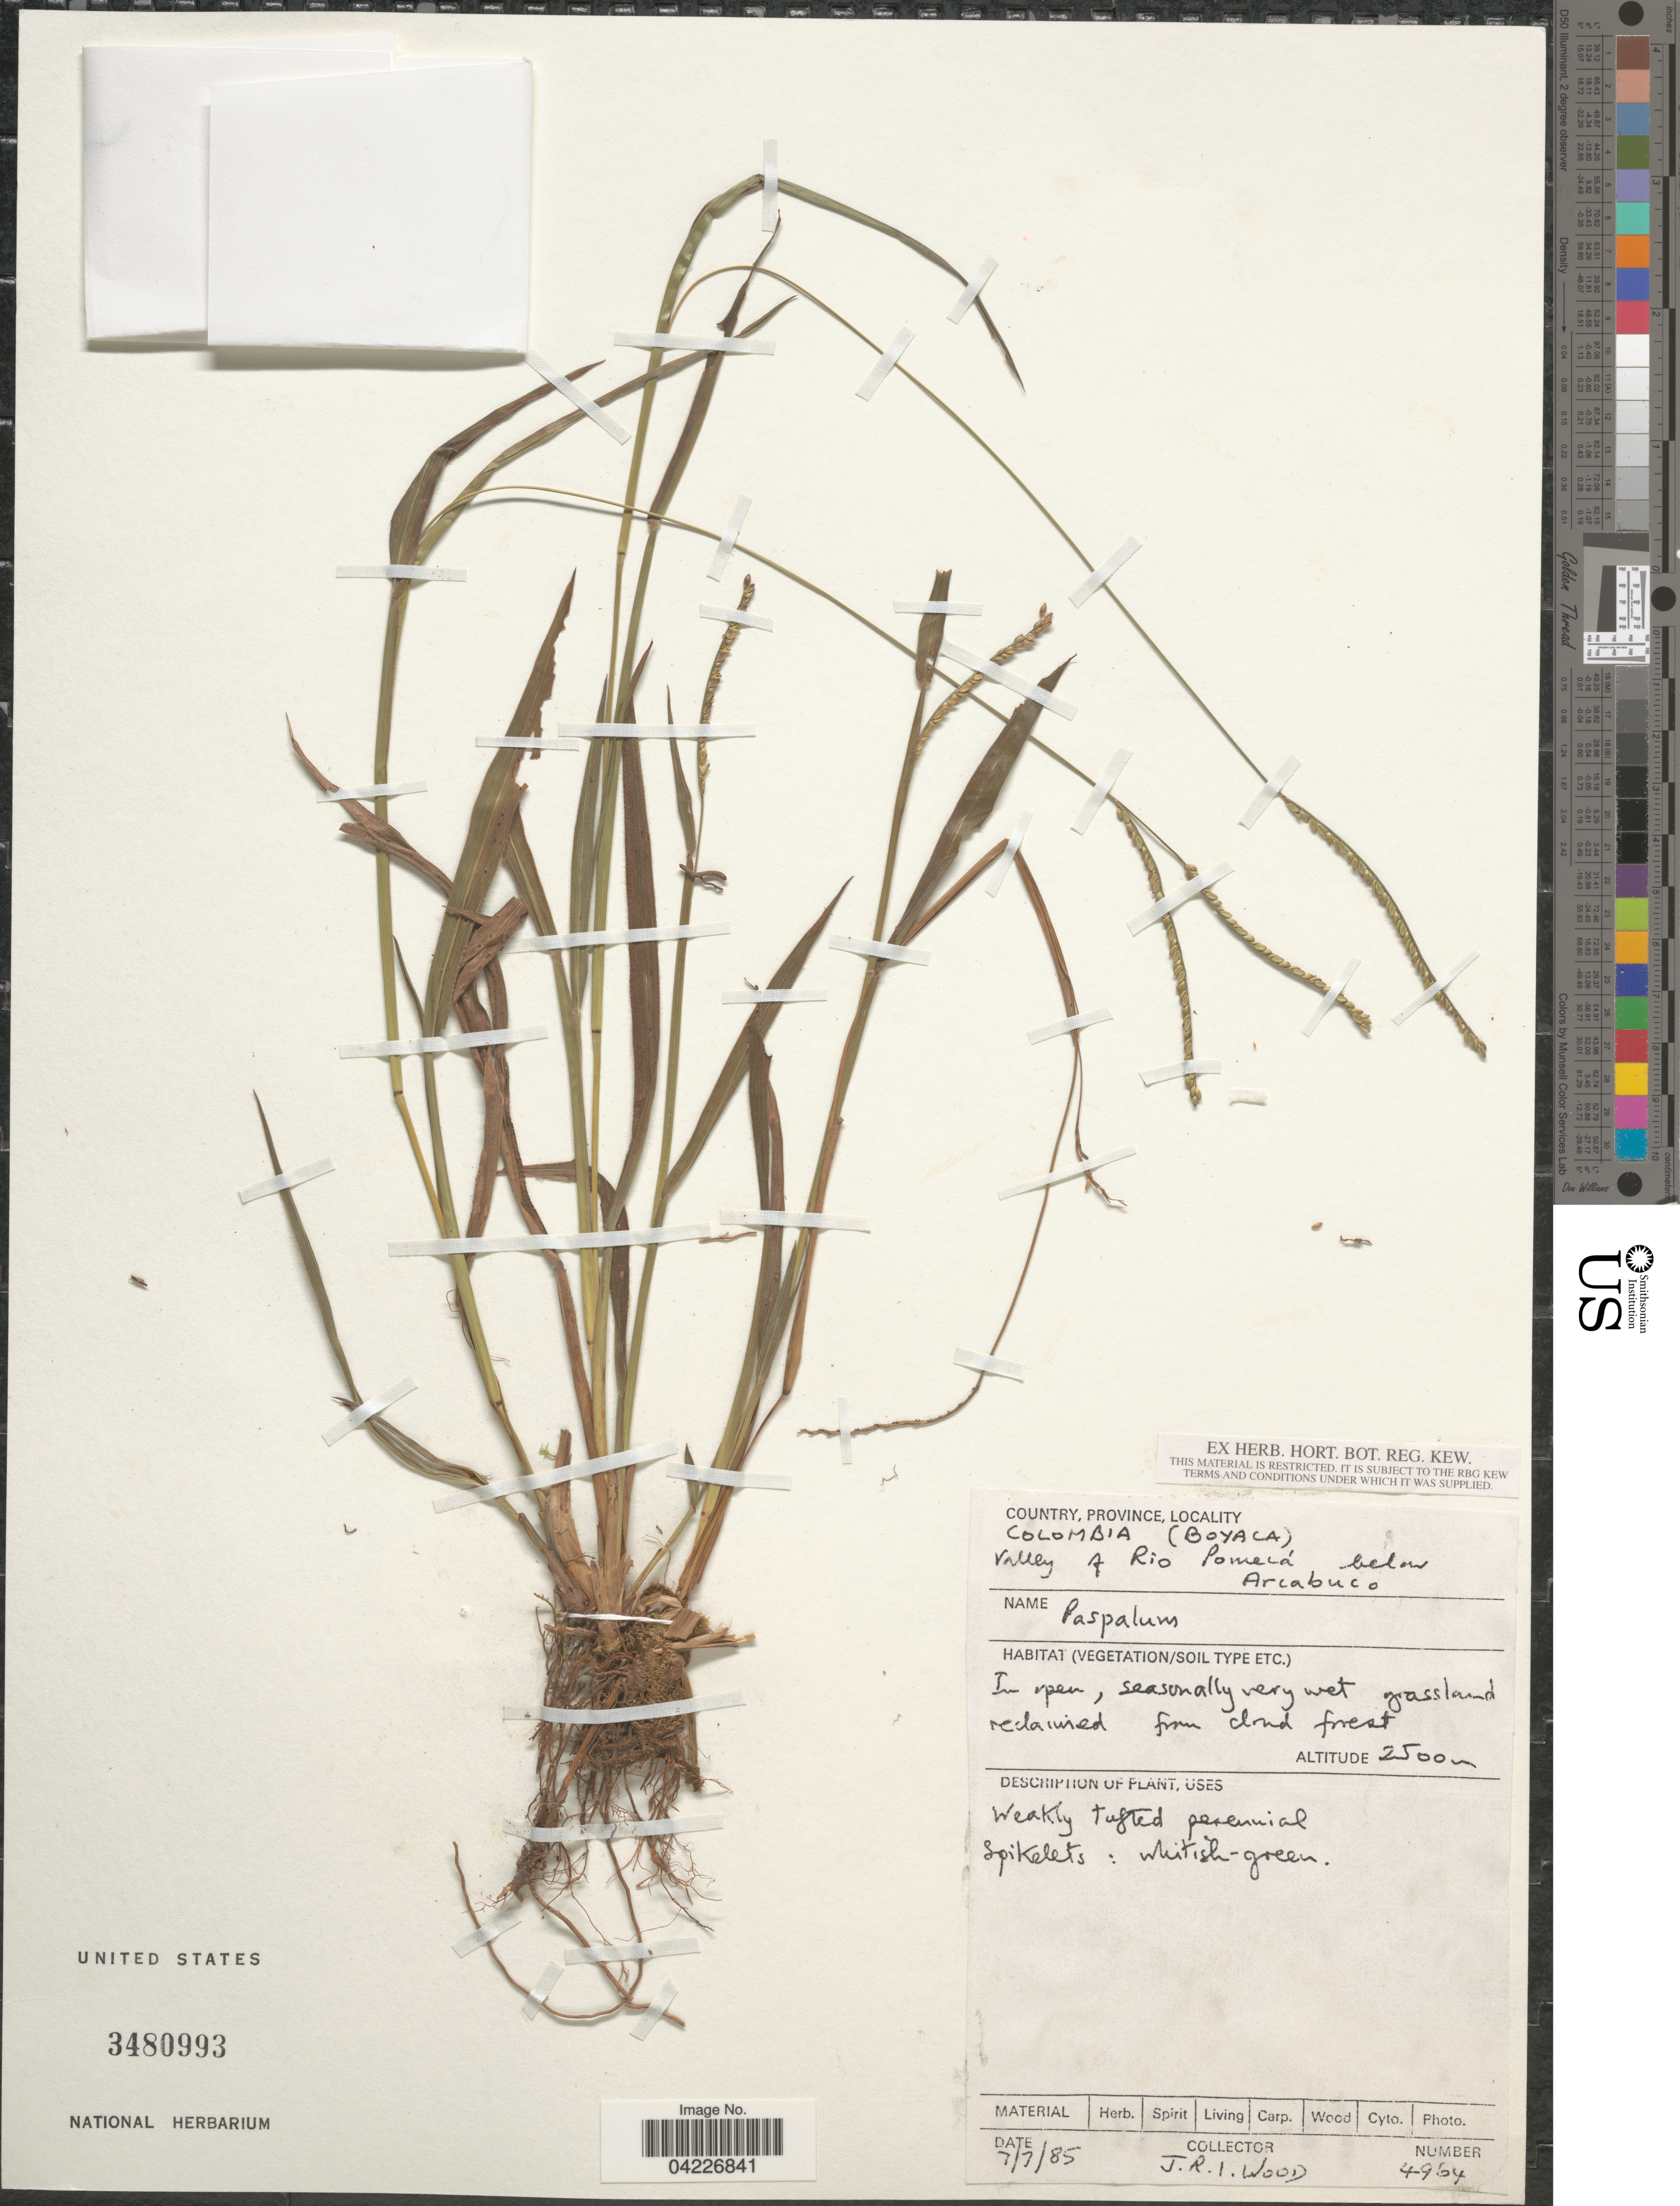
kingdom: Plantae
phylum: Tracheophyta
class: Liliopsida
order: Poales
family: Poaceae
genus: Paspalum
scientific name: Paspalum sp.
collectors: J. R. I. Wood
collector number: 4964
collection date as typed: Transcribed d/m/y: 7/7/85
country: Colombia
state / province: Boyacá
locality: Valley of Rio Pomecá, below Arcabuco.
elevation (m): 2500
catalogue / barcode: US 3480993